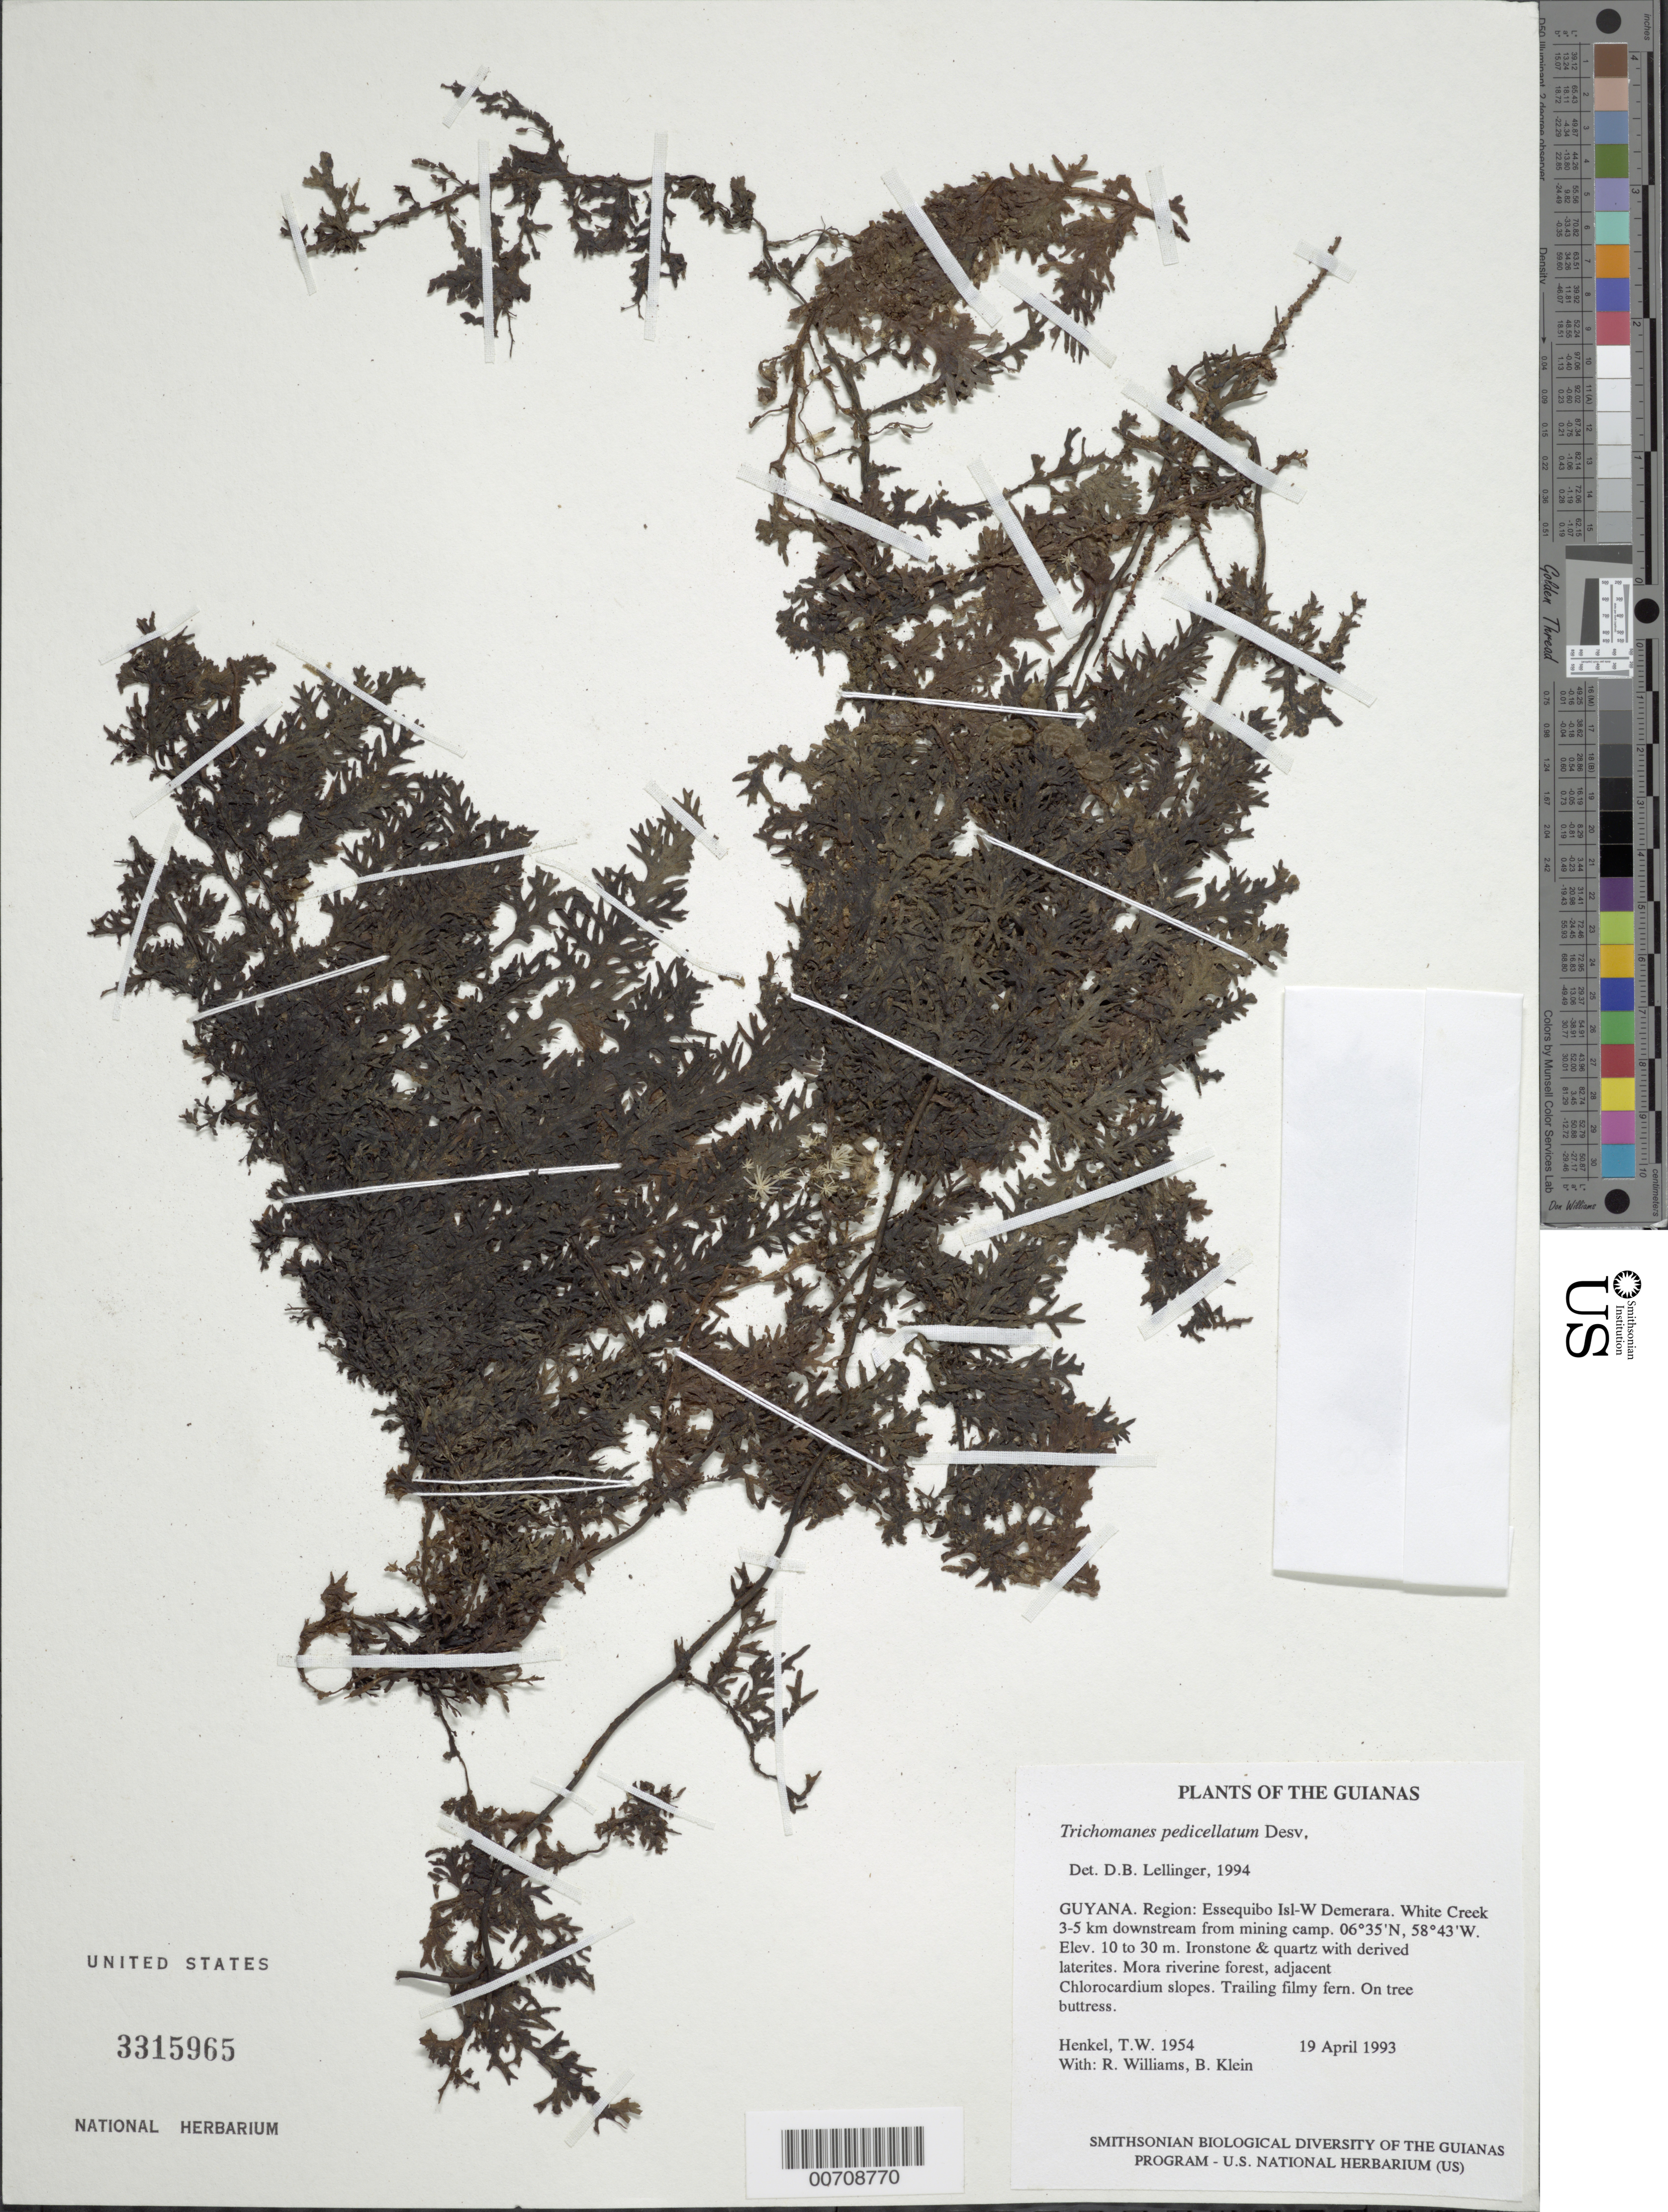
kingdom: Plantae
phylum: Tracheophyta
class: Polypodiopsida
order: Hymenophyllales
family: Hymenophyllaceae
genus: Trichomanes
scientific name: Trichomanes pedicellatum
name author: Desv.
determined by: Lellinger, David B., (BOT), Smithsonian Institution - National Museum of Natural History (UNITED STATES)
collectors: T. Henkel, R. Williams & B. Klein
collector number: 1954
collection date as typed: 19 April 1993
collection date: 1993-04-19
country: Guyana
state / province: Essequibo Isl-W. Demerara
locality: White Creek 3-5 km downstream from mining camp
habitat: Ironstone & quartz with derived laterites. Mora riverine forest, adjacent Chlorocardium slopes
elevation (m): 10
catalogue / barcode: US 3315965